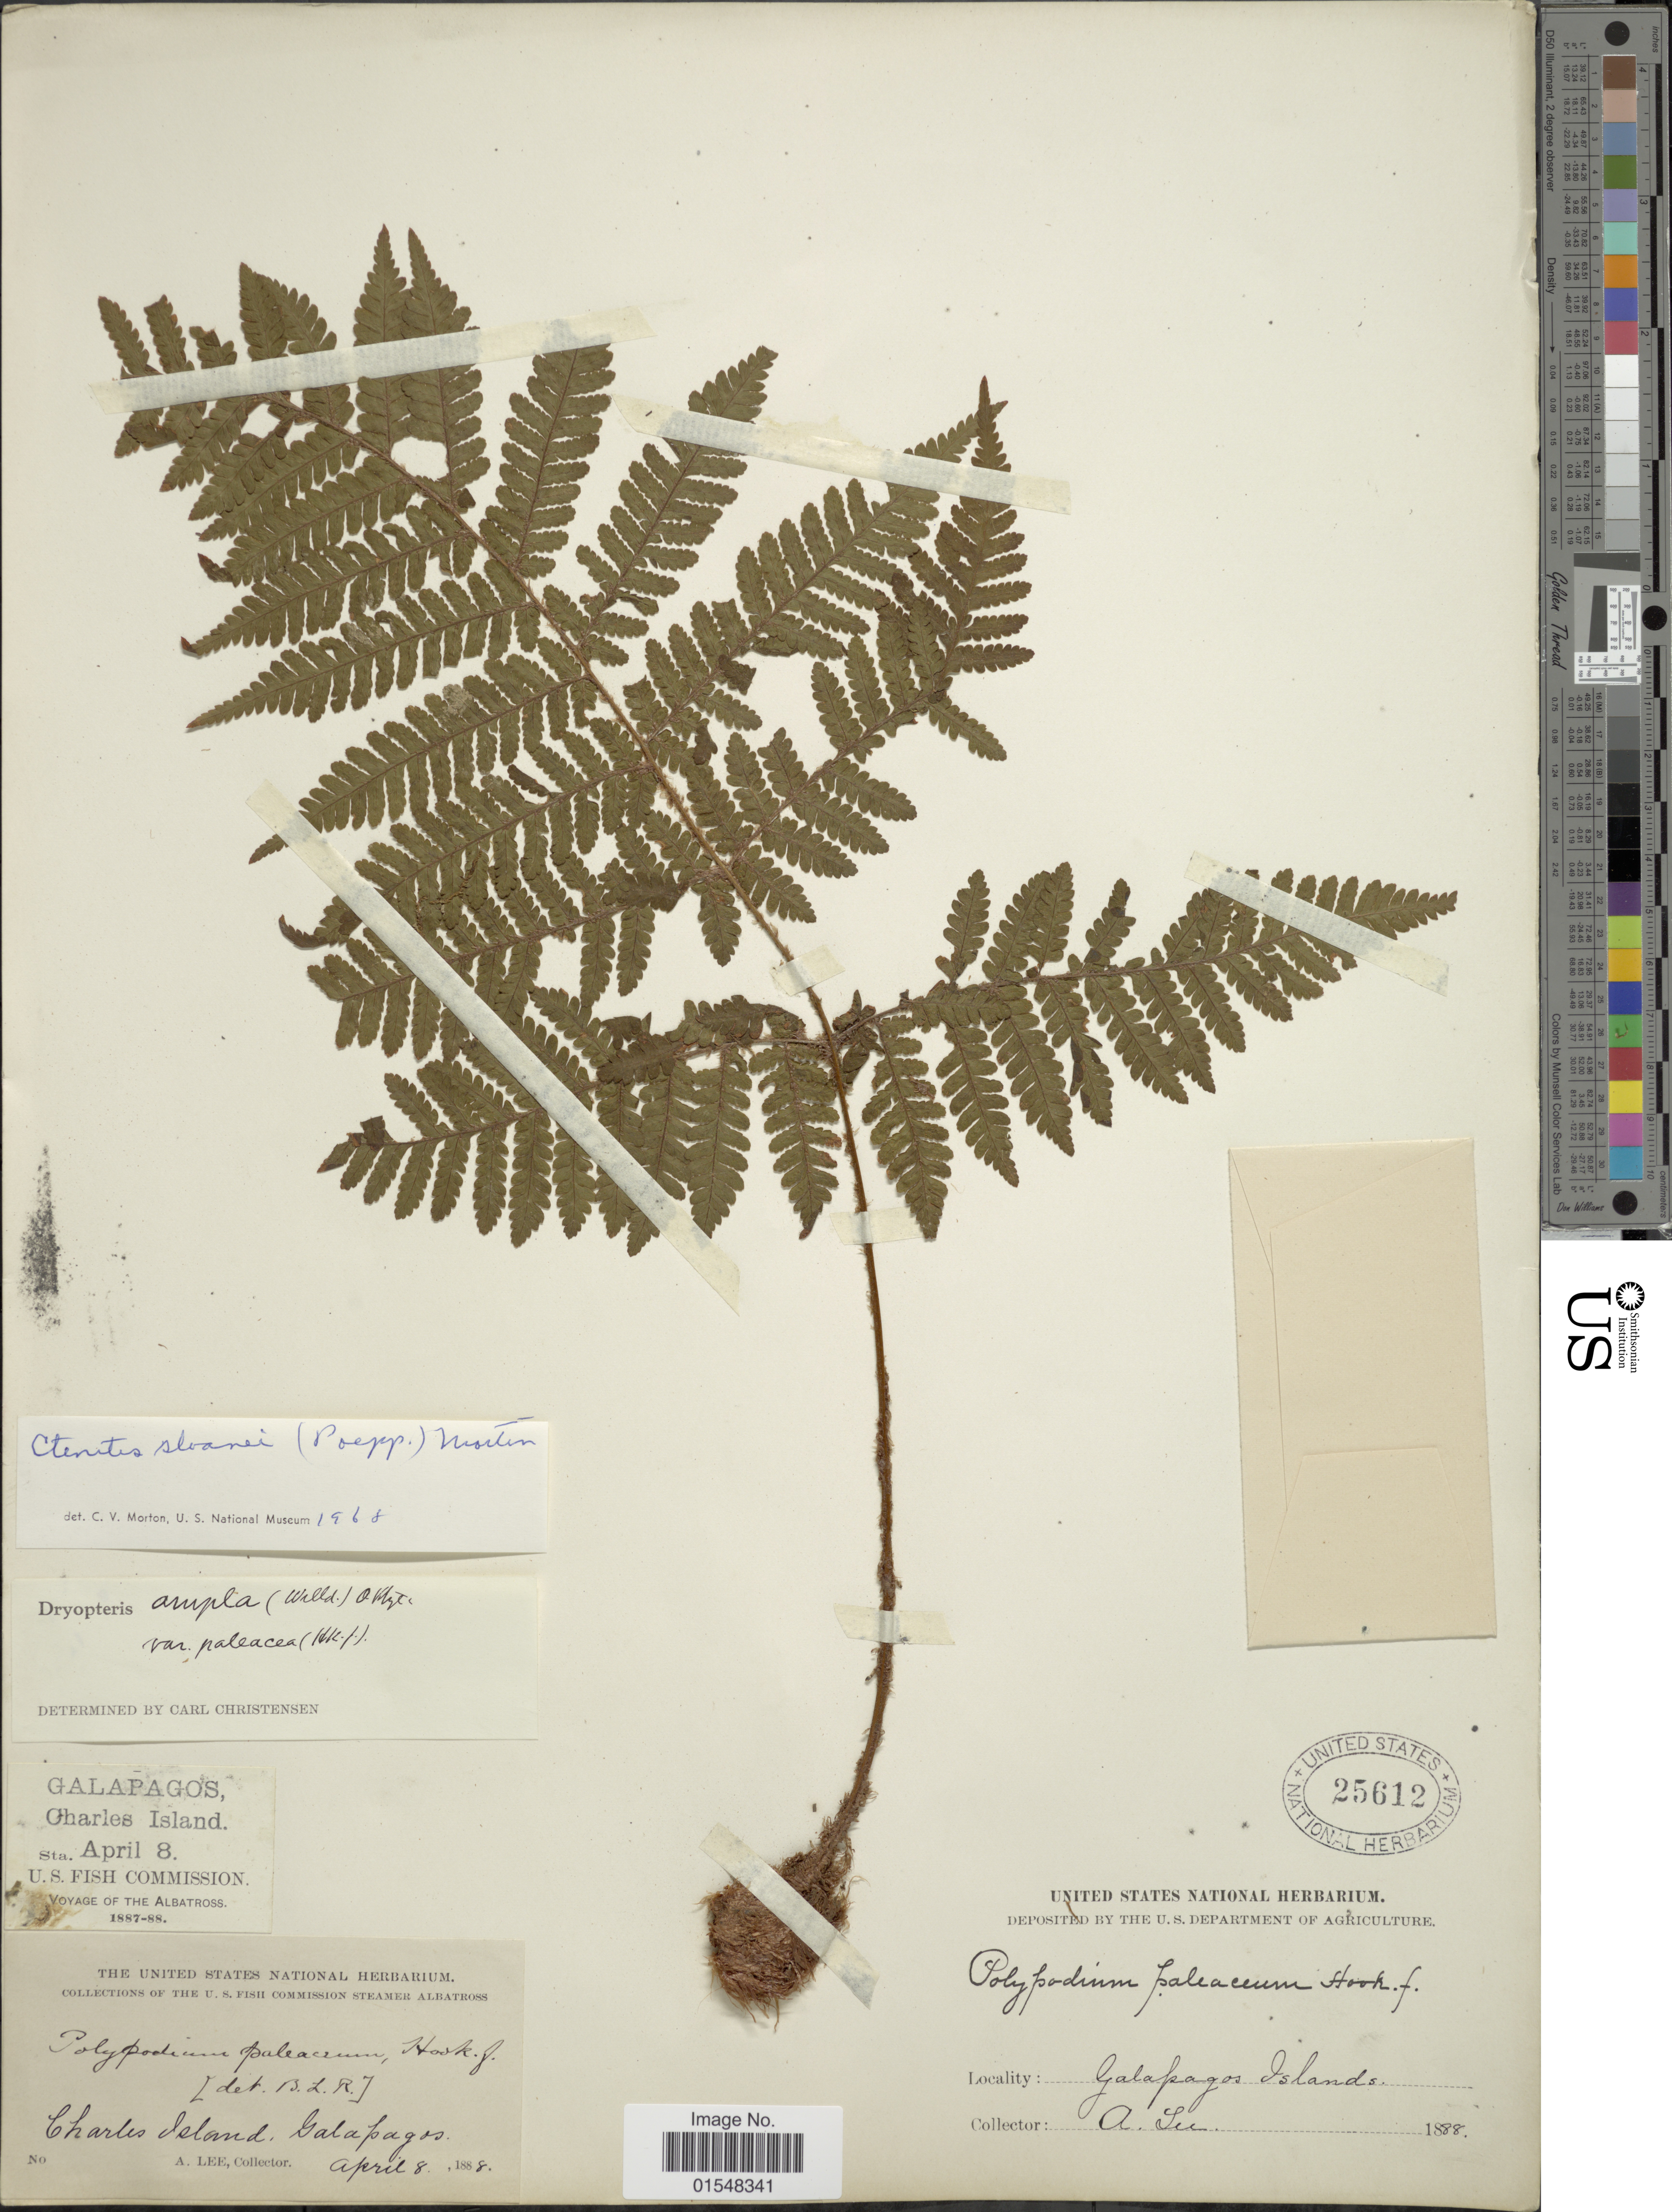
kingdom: Plantae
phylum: Tracheophyta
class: Polypodiopsida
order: Polypodiales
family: Dryopteridaceae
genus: Ctenitis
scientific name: Ctenitis sloanei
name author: (Poepp. ex Spreng.) C.V. Morton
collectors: A. Lee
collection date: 1888-04-08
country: Ecuador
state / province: Colón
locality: Charles Island, Galapagos Islands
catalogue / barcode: US 25612